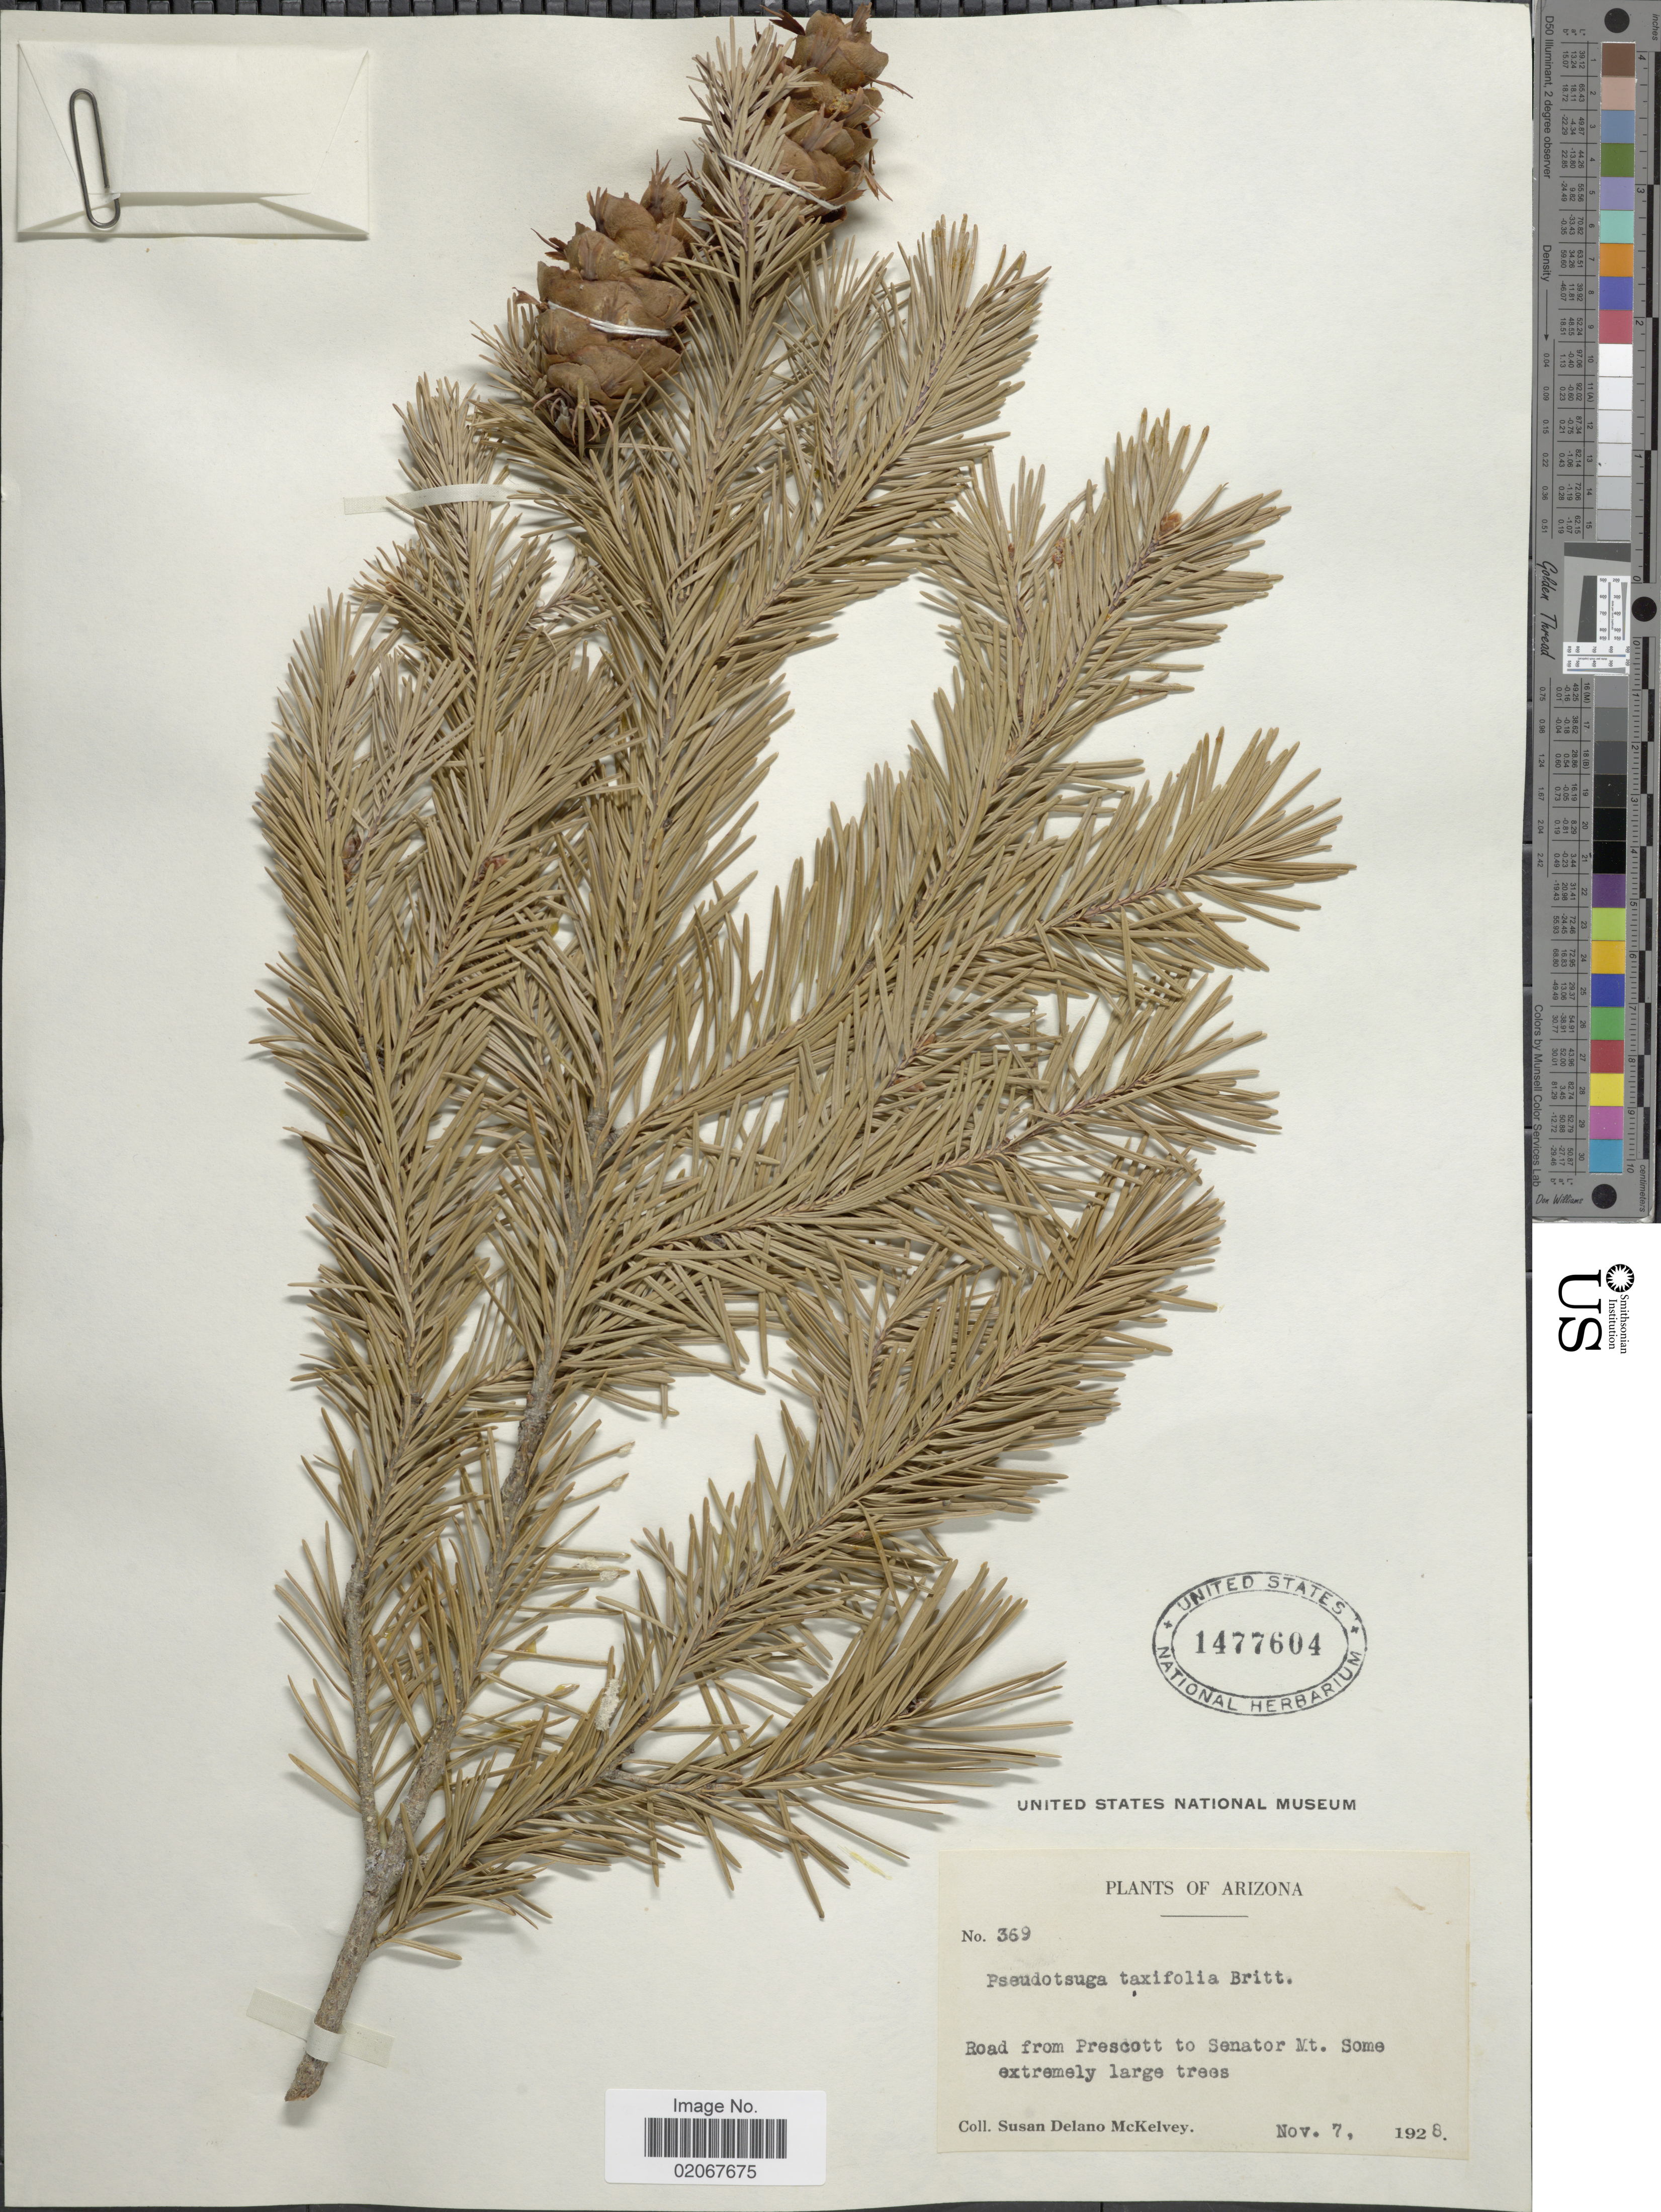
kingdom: Plantae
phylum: Tracheophyta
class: Pinopsida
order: Pinales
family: Pinaceae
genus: Pseudotsuga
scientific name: Pseudotsuga menziesii var. glauca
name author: (Beissn.) Franco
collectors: S. A. McKelvey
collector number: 369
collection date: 1928-11-07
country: United States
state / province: Arizona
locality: Road from Prescott to Senator Mt.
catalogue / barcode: US 1477604